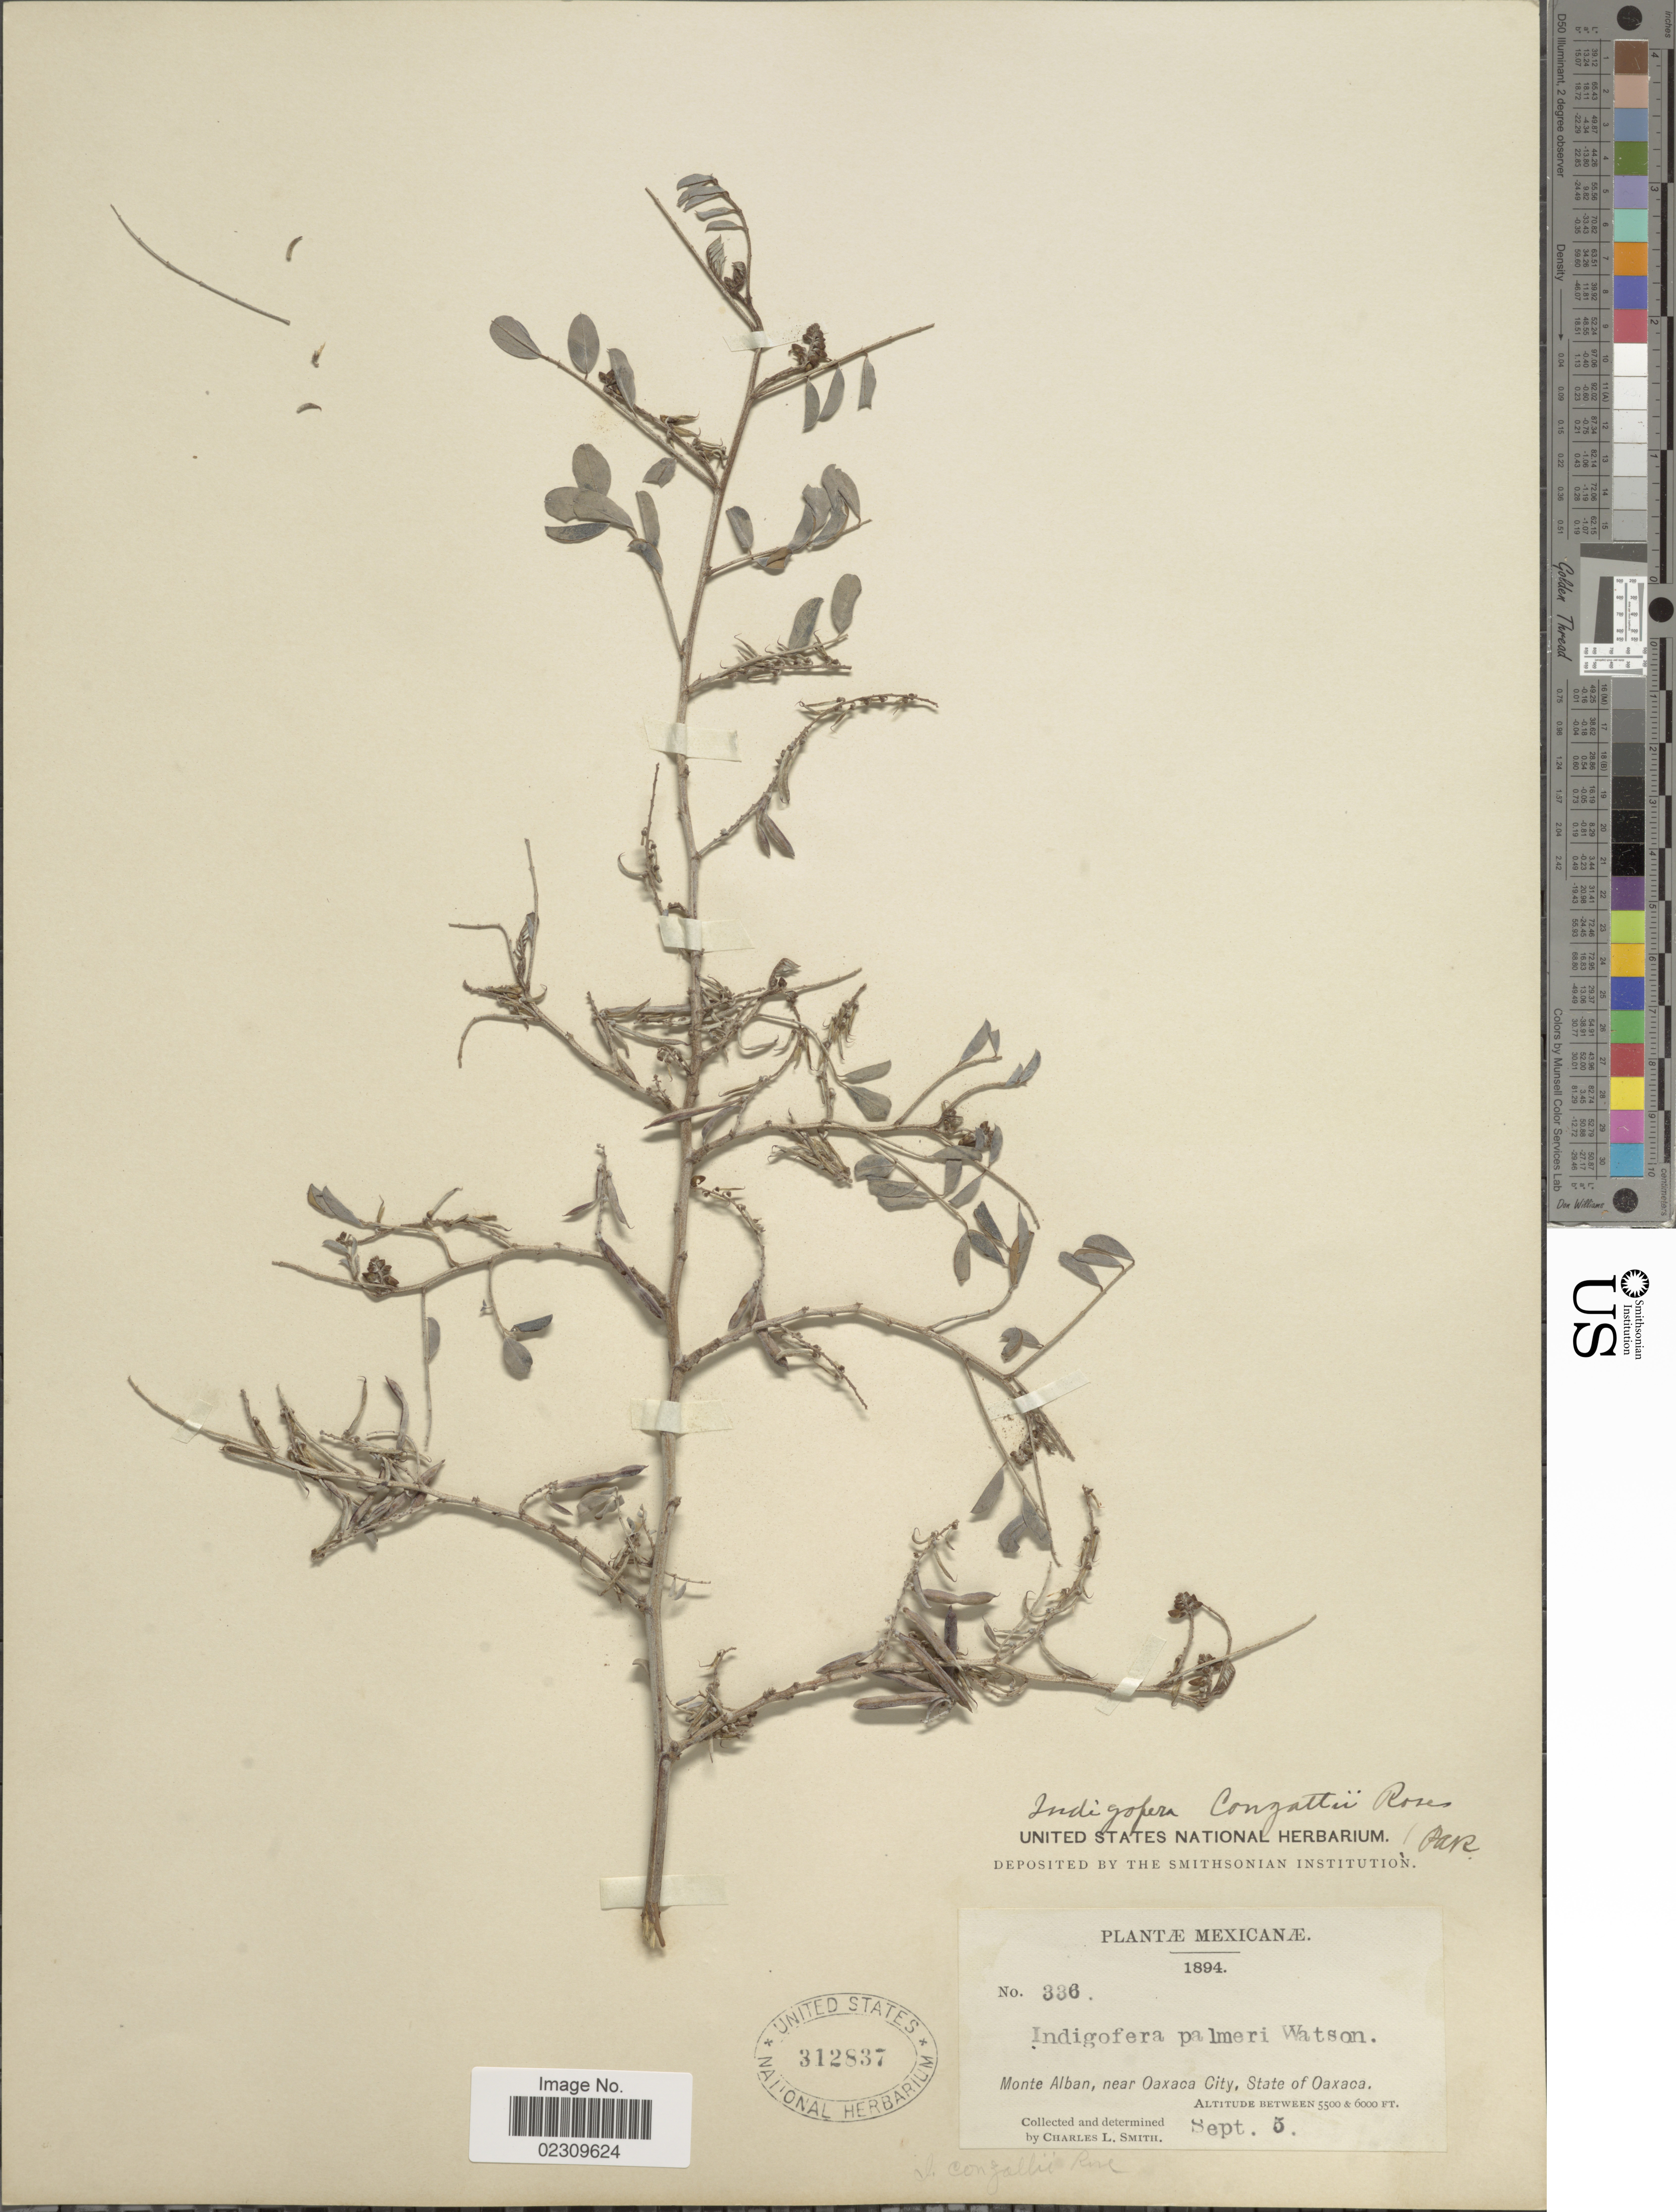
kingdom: Plantae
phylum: Tracheophyta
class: Magnoliopsida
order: Fabales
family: Fabaceae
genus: Indigofera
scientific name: Indigofera conzattii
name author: Rose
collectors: C. L. Smith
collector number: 336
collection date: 1894-09-05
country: Mexico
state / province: Oaxaca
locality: Monte Alban, near Oaxaca City, State of Oaxaca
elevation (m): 1676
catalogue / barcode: US 312837